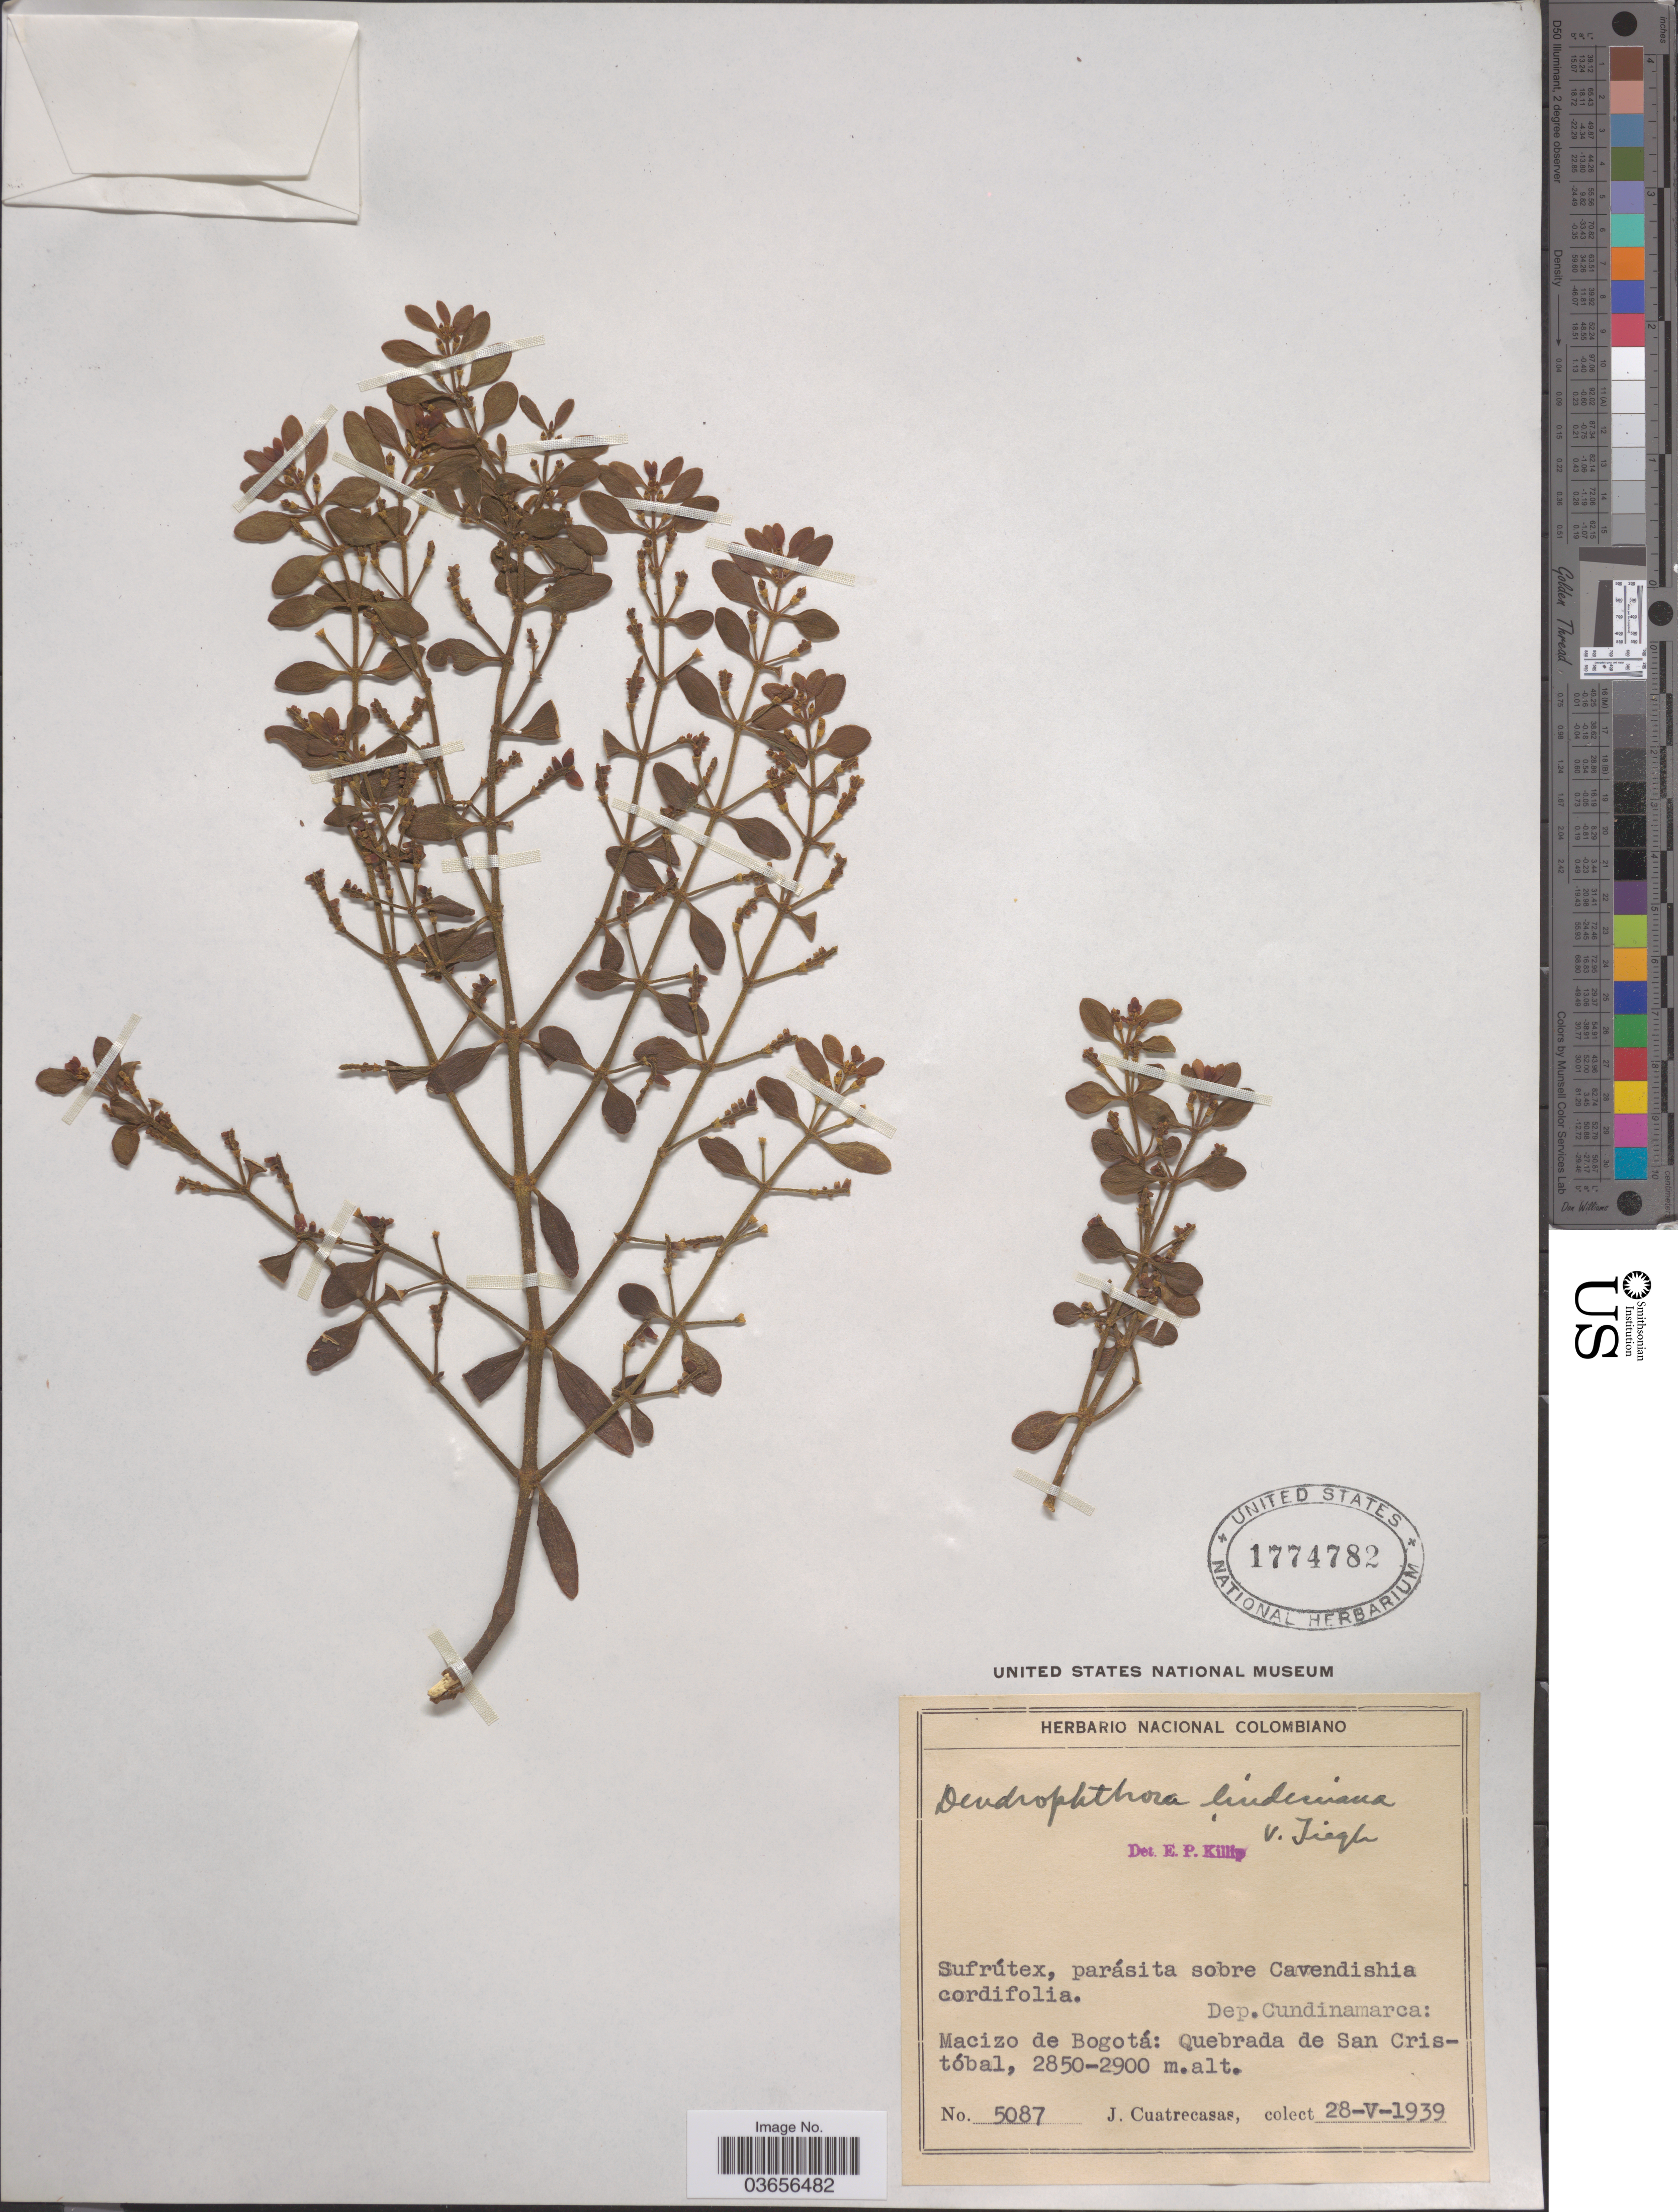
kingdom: Plantae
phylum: Tracheophyta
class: Magnoliopsida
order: Santalales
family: Viscaceae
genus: Dendrophthora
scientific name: Dendrophthora lindeniana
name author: Tiegh.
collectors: J. Cuatrecasas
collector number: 5087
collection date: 1939-05-28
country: Colombia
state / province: Cundinamarca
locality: Dep. Cundinamarca: Macizo de Bogotá: Quebrada de San San Cristóbal.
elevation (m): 2850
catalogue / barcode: US 1774782